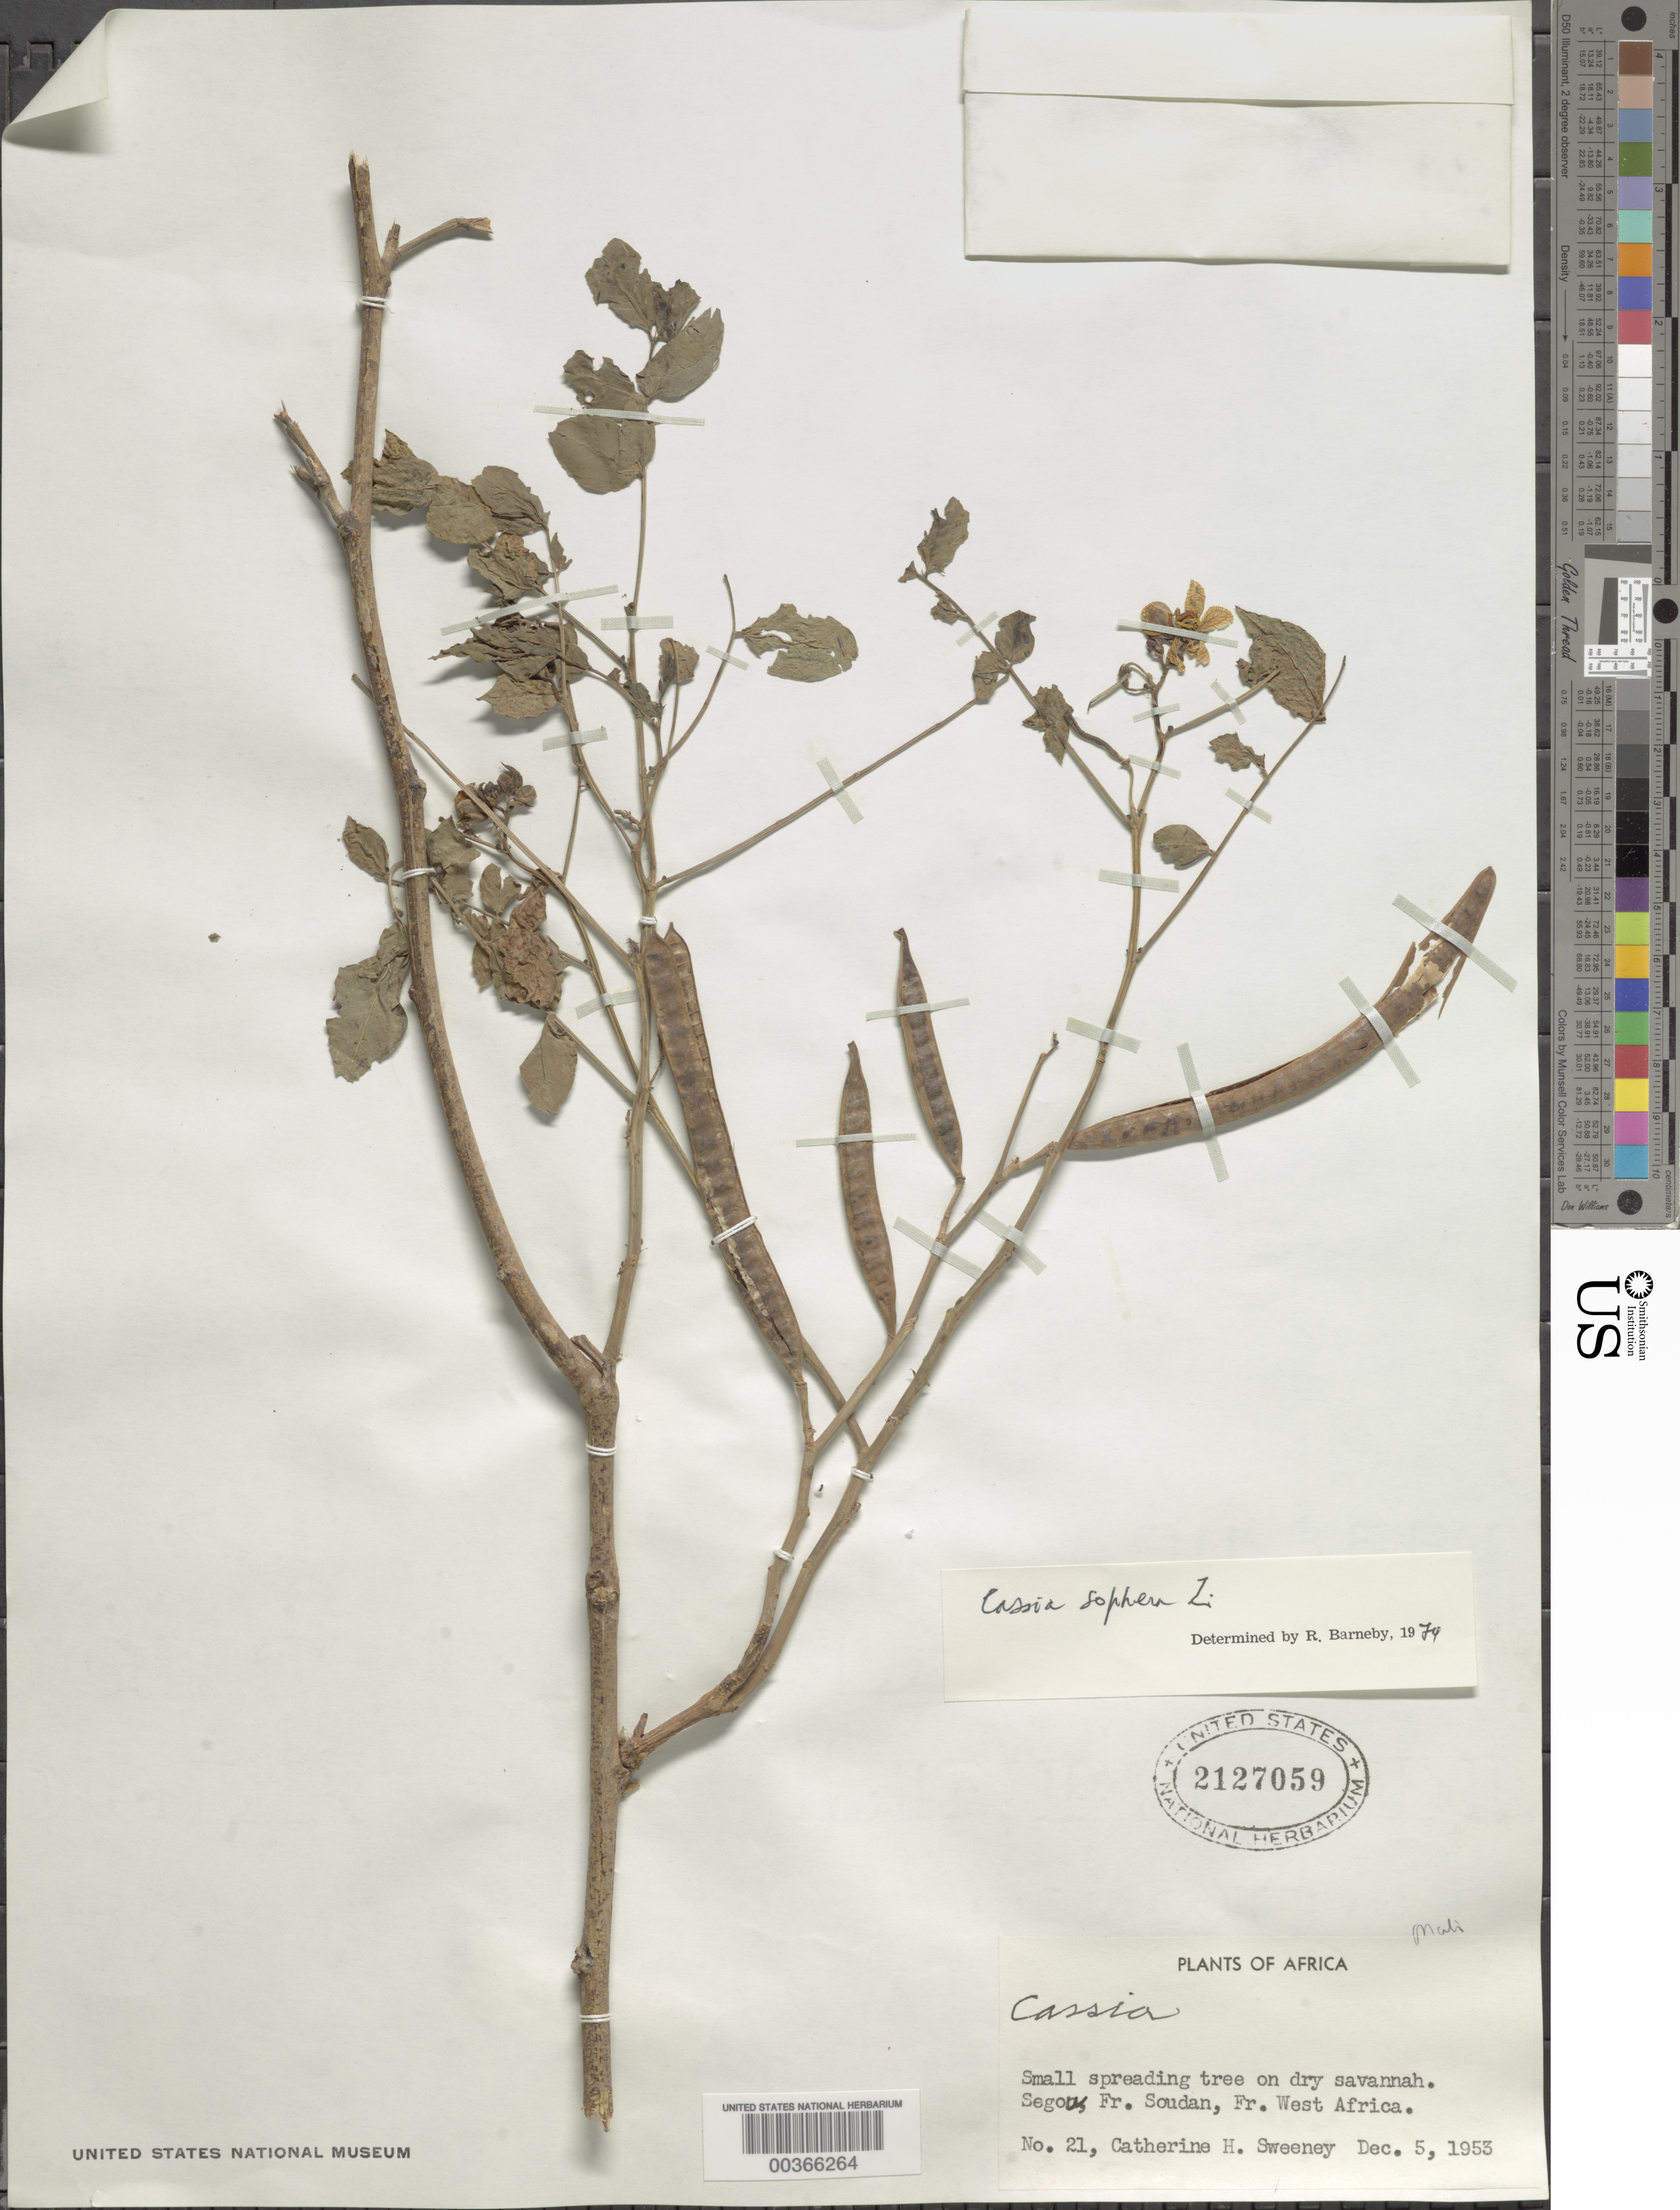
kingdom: Plantae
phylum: Tracheophyta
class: Magnoliopsida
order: Fabales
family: Fabaceae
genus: Senna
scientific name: Senna sophera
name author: (L.) Roxb.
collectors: C. Sweeney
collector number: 21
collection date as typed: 05 Dec 1953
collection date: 1953-12-05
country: Mali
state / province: Ségou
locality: Segou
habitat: Dry savanna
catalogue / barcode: US 2127059